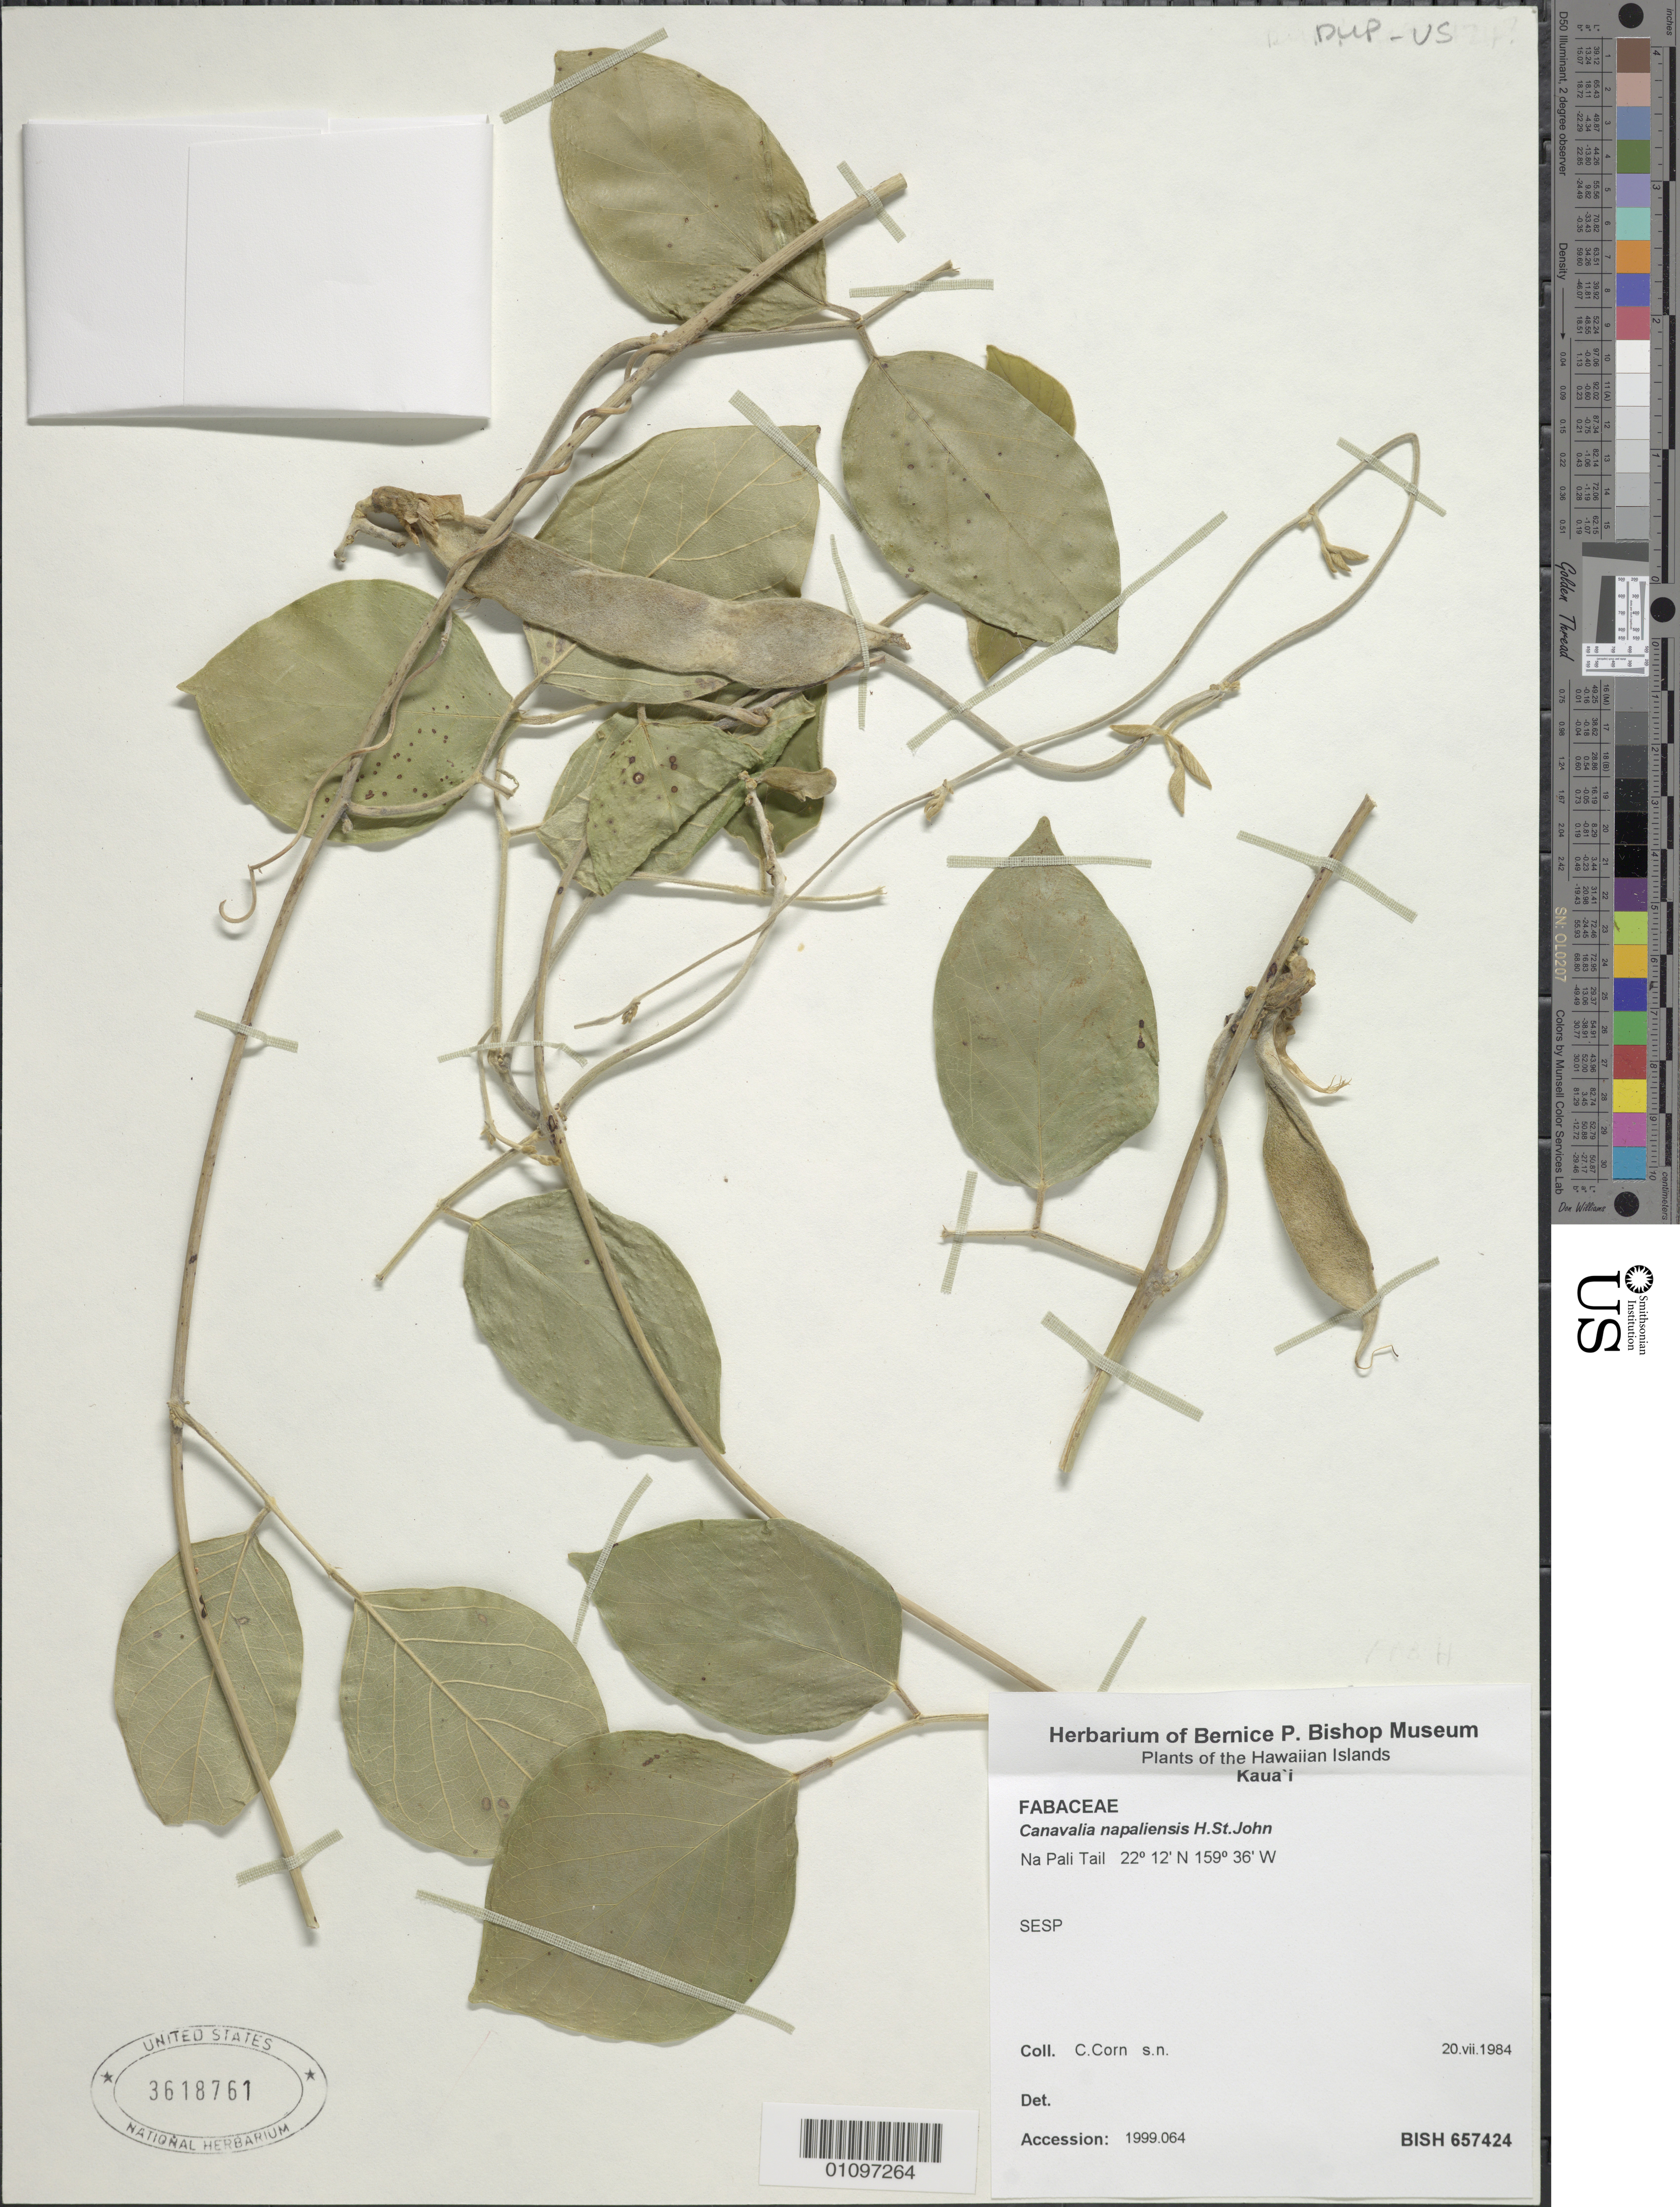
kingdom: Plantae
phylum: Tracheophyta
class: Magnoliopsida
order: Fabales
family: Fabaceae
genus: Canavalia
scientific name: Canavalia napaliensis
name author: H. St. John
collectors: C. Corn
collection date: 1984-07-20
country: United States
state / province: Hawaii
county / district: Kaui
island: Kaua'i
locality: Na Pali Trail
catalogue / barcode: US 3618761